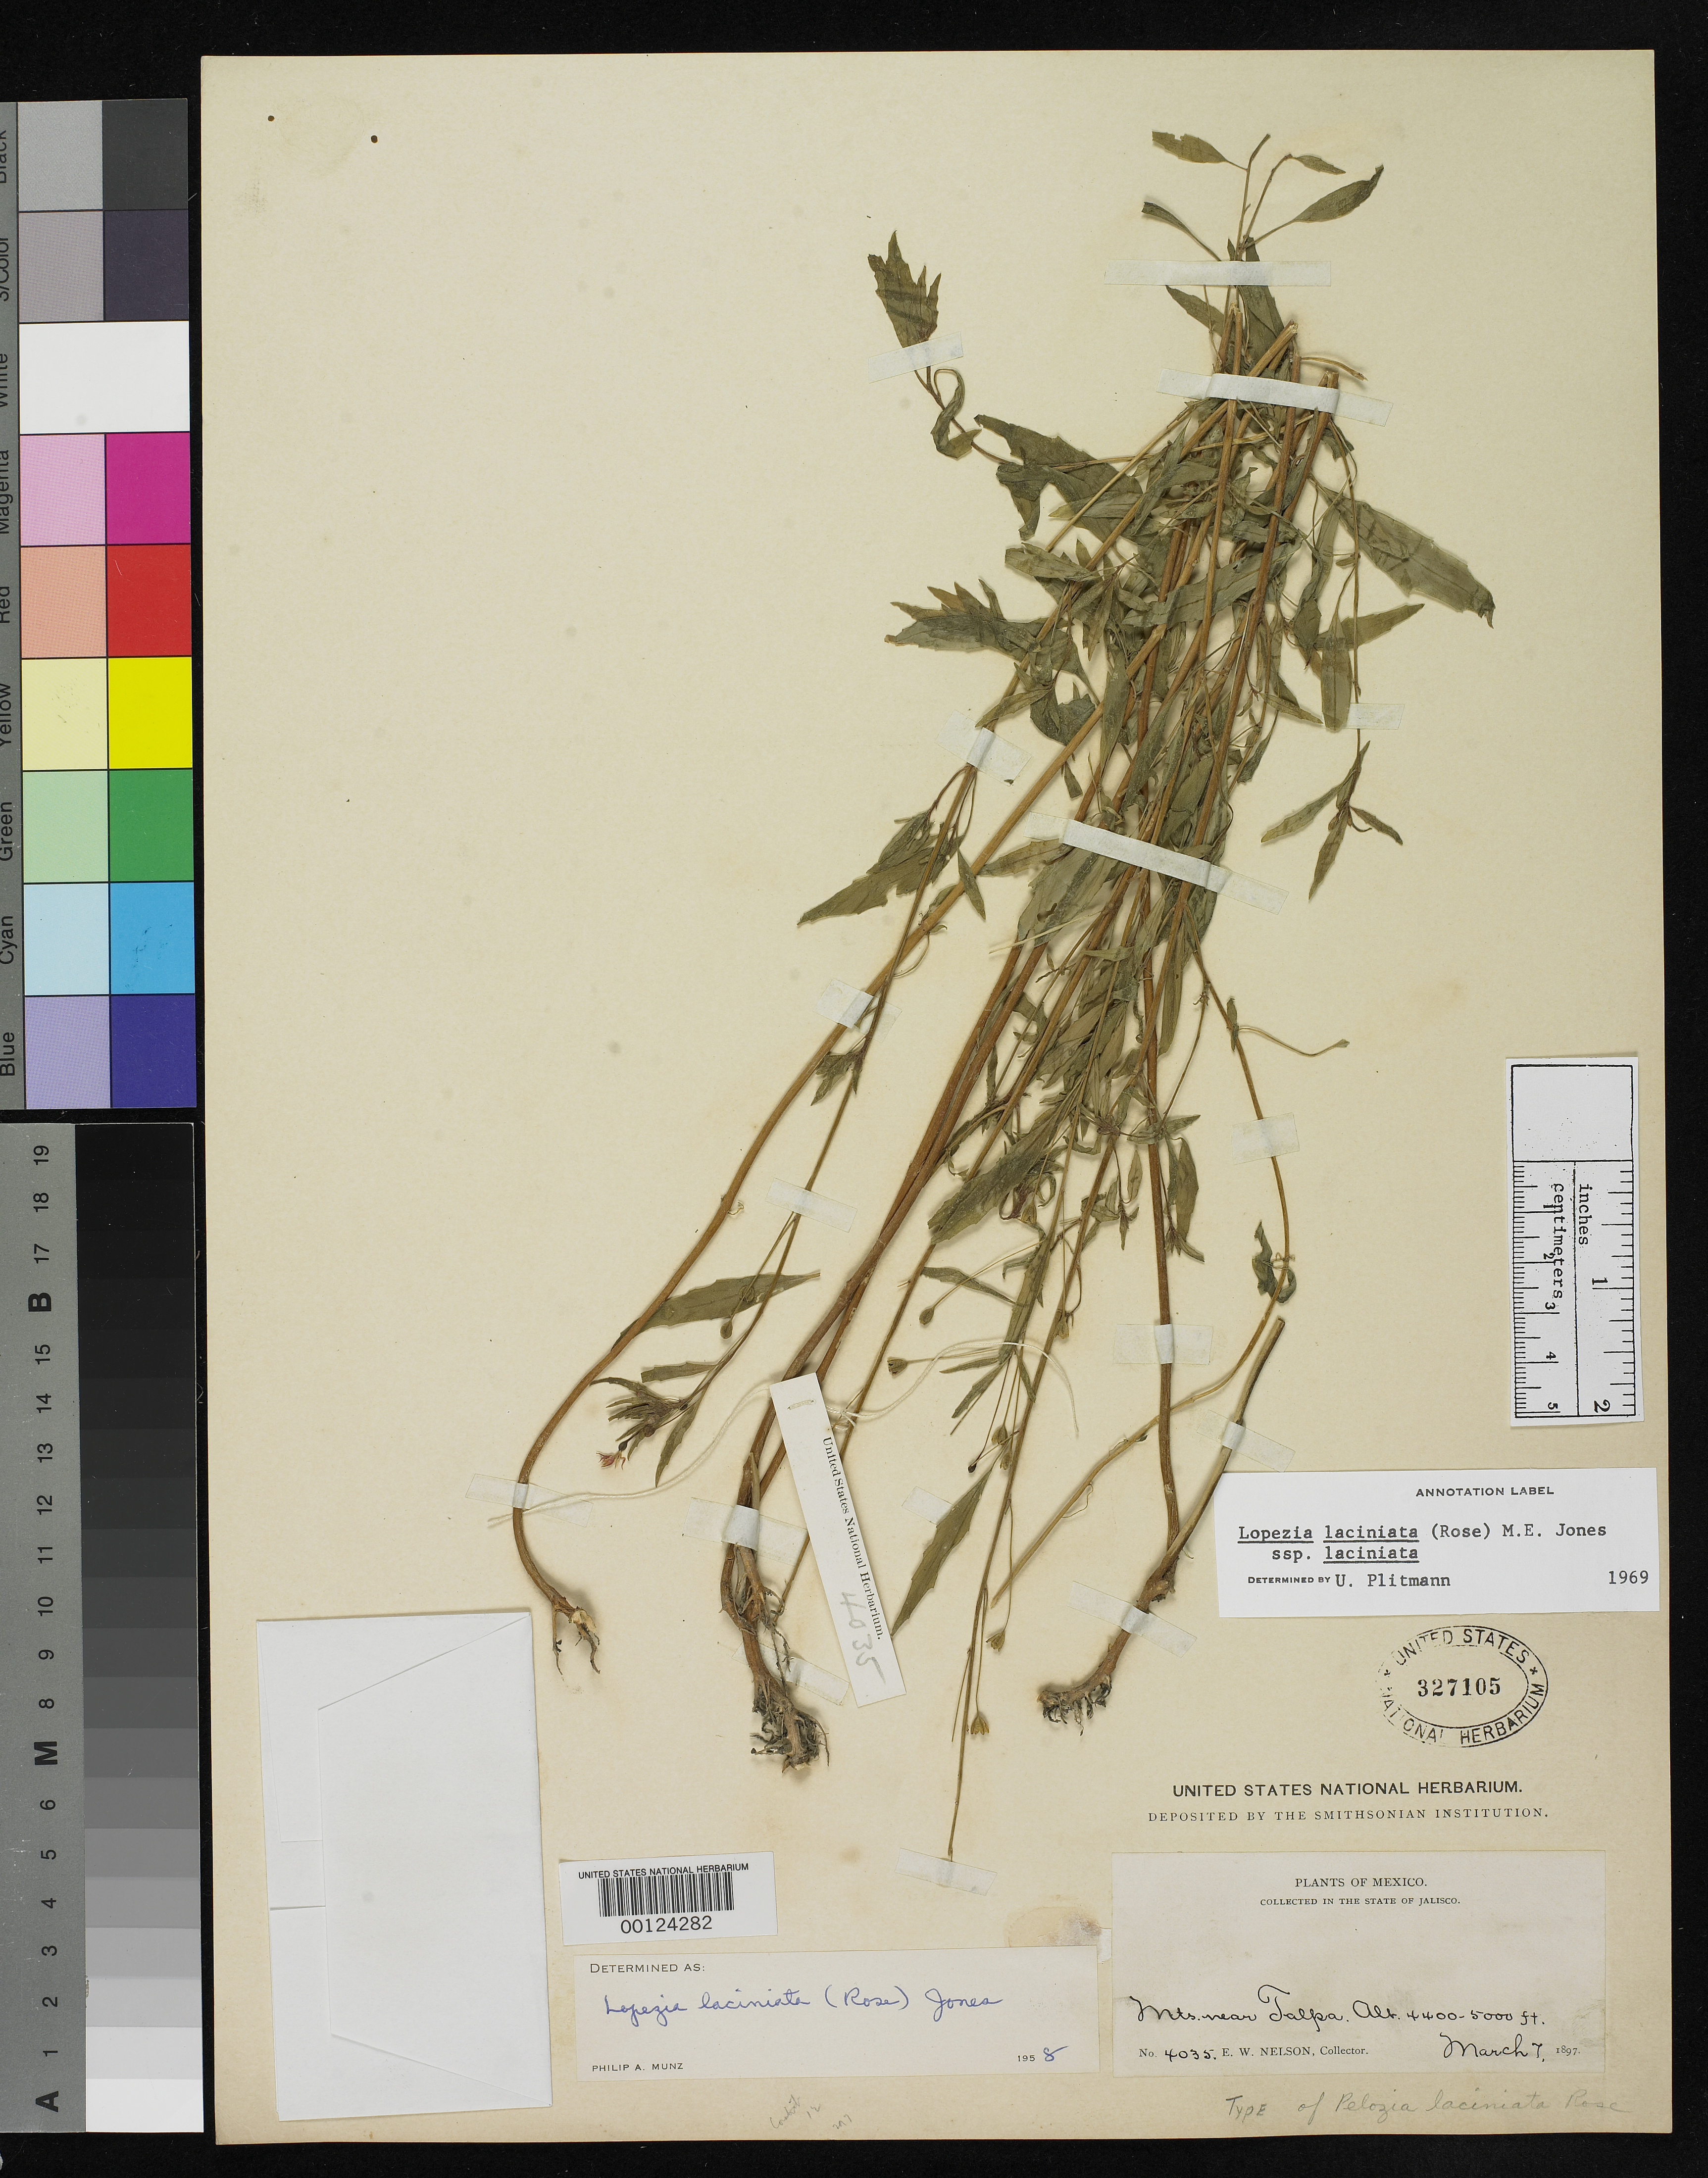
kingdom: Plantae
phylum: Tracheophyta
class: Magnoliopsida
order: Myrtales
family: Onagraceae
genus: Pelozia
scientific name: Pelozia laciniata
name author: Rose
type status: Holotype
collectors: E. W. Nelson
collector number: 4035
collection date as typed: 07 Mar 1897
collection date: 1897-03-07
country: Mexico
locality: Mountains near Talpa.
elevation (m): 1320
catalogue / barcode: US 327105